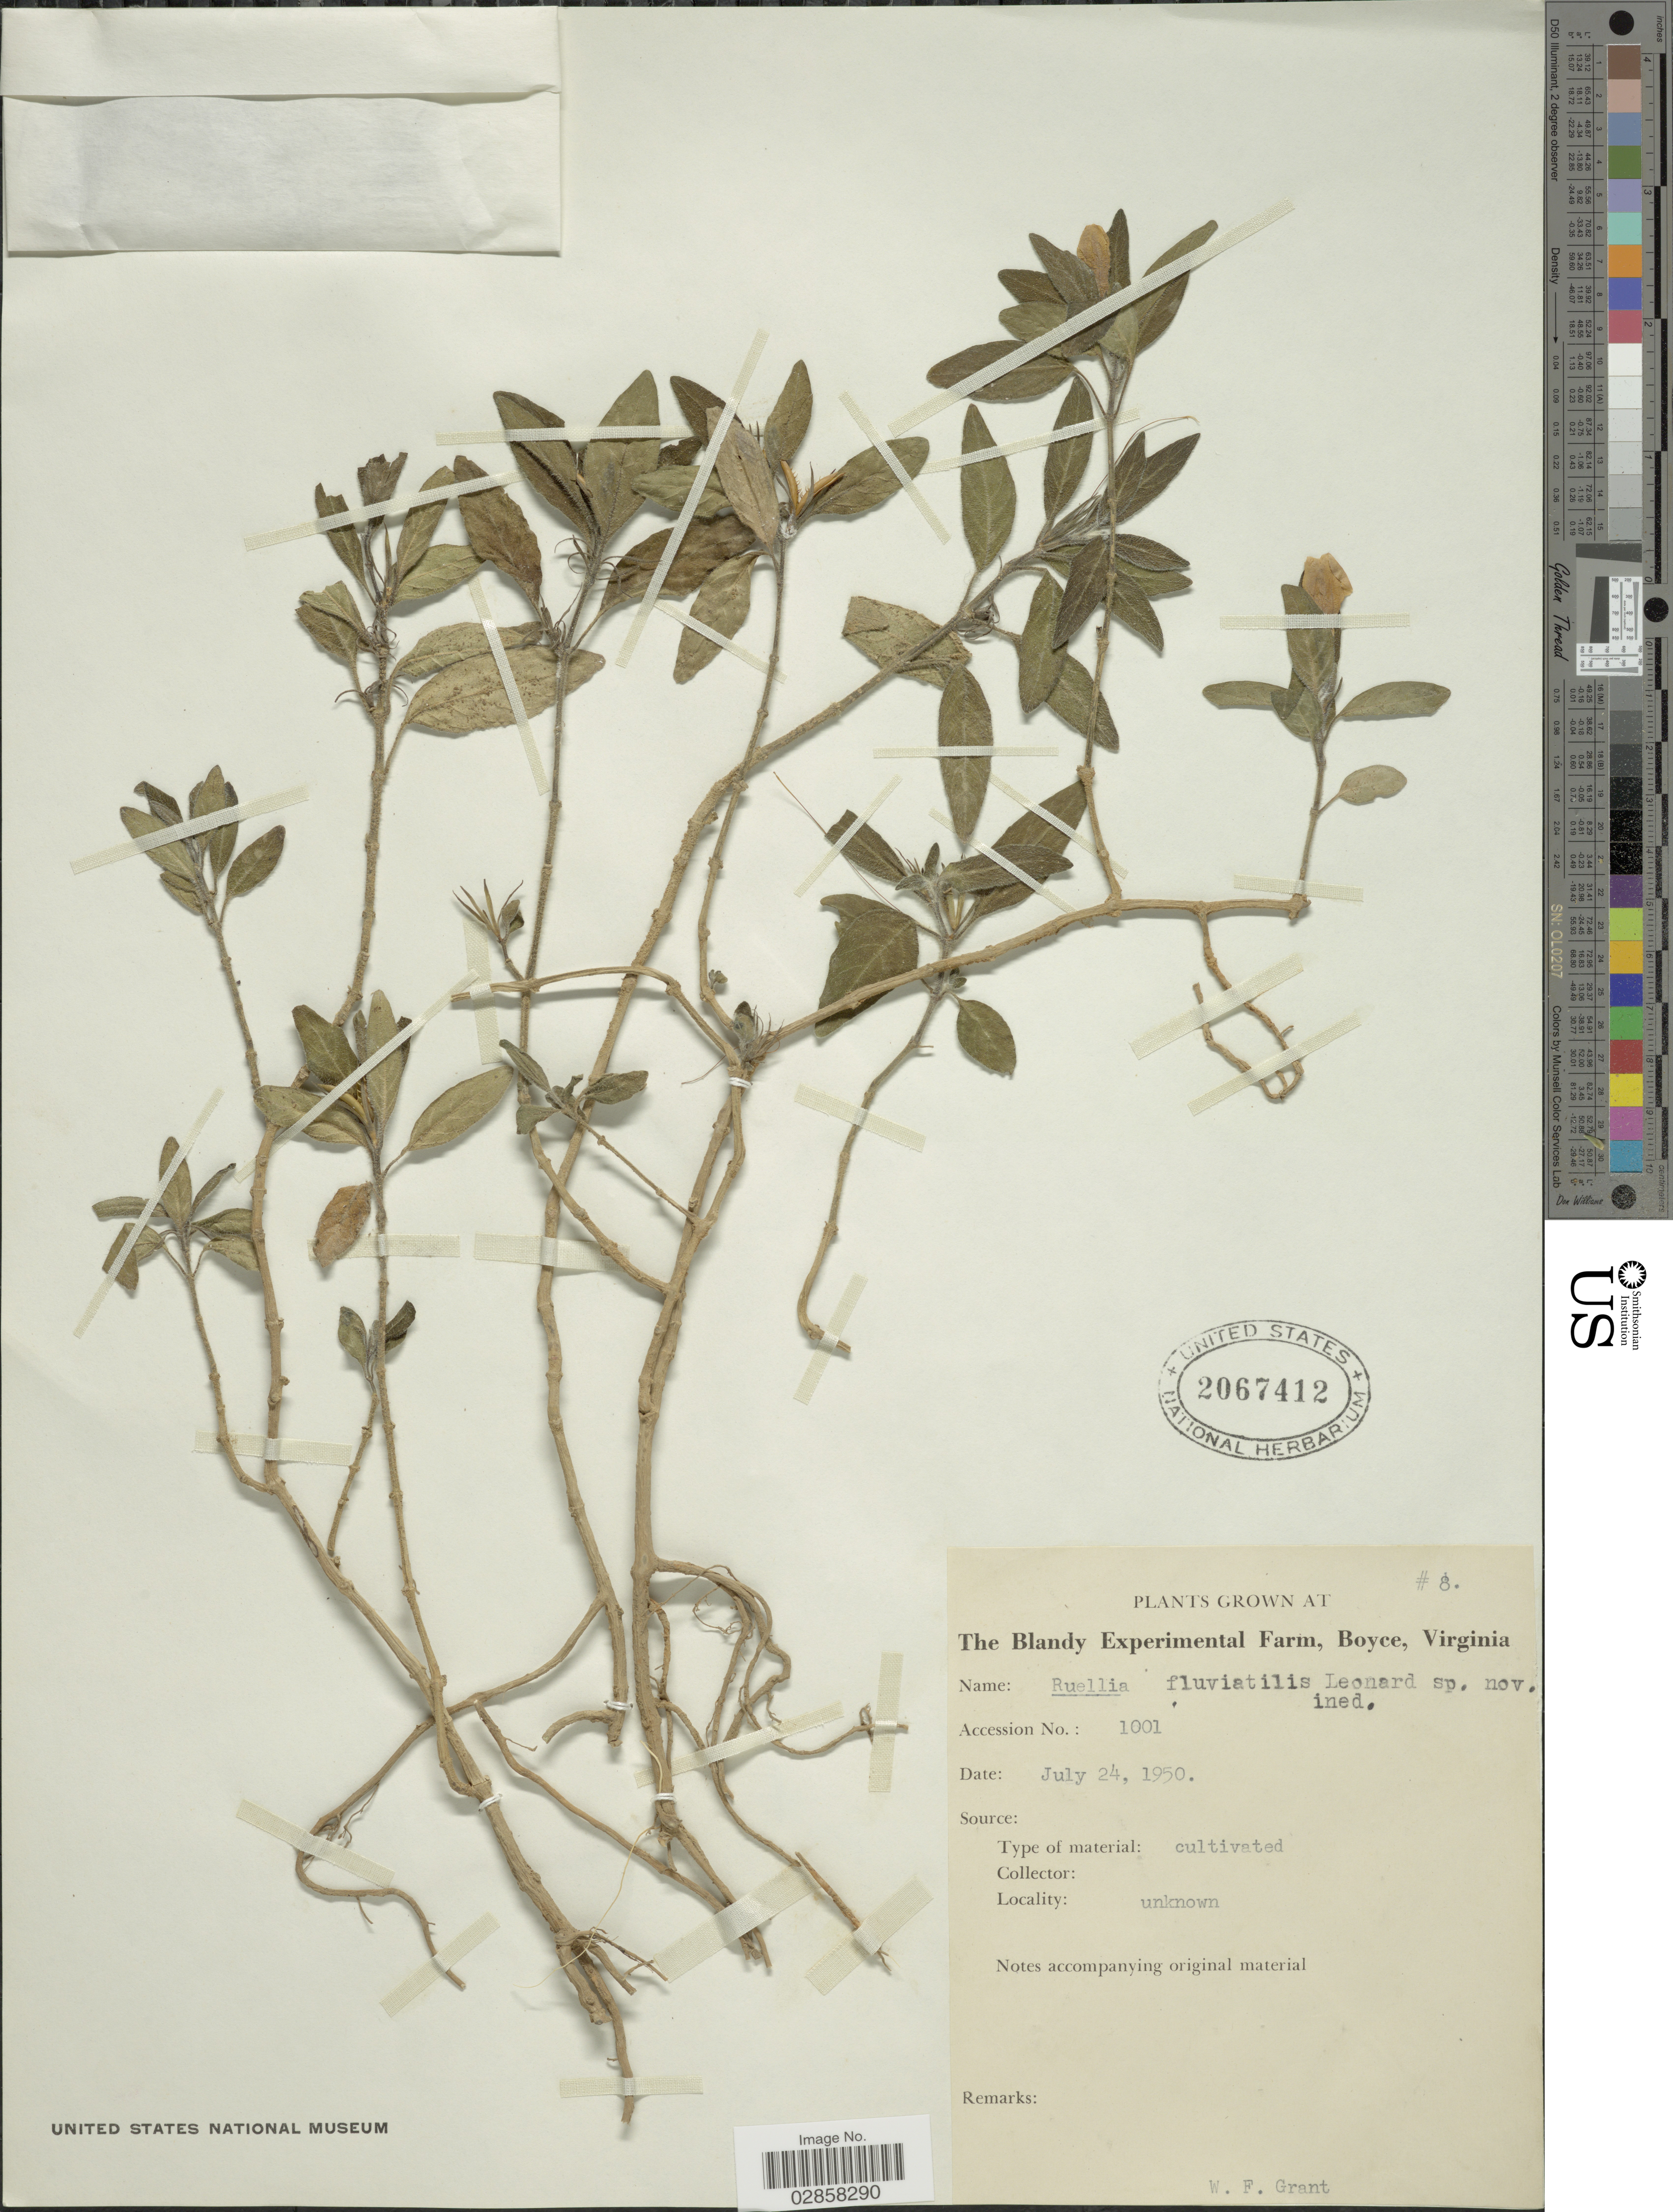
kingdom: Plantae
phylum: Tracheophyta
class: Magnoliopsida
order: Lamiales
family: Acanthaceae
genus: Ruellia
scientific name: Ruellia squarrosa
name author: Fenzl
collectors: W. Grant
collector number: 8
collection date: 1950-07-24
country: United States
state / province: Virginia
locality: The Blandy Experimental Farm, Boyce.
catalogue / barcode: US 2067412